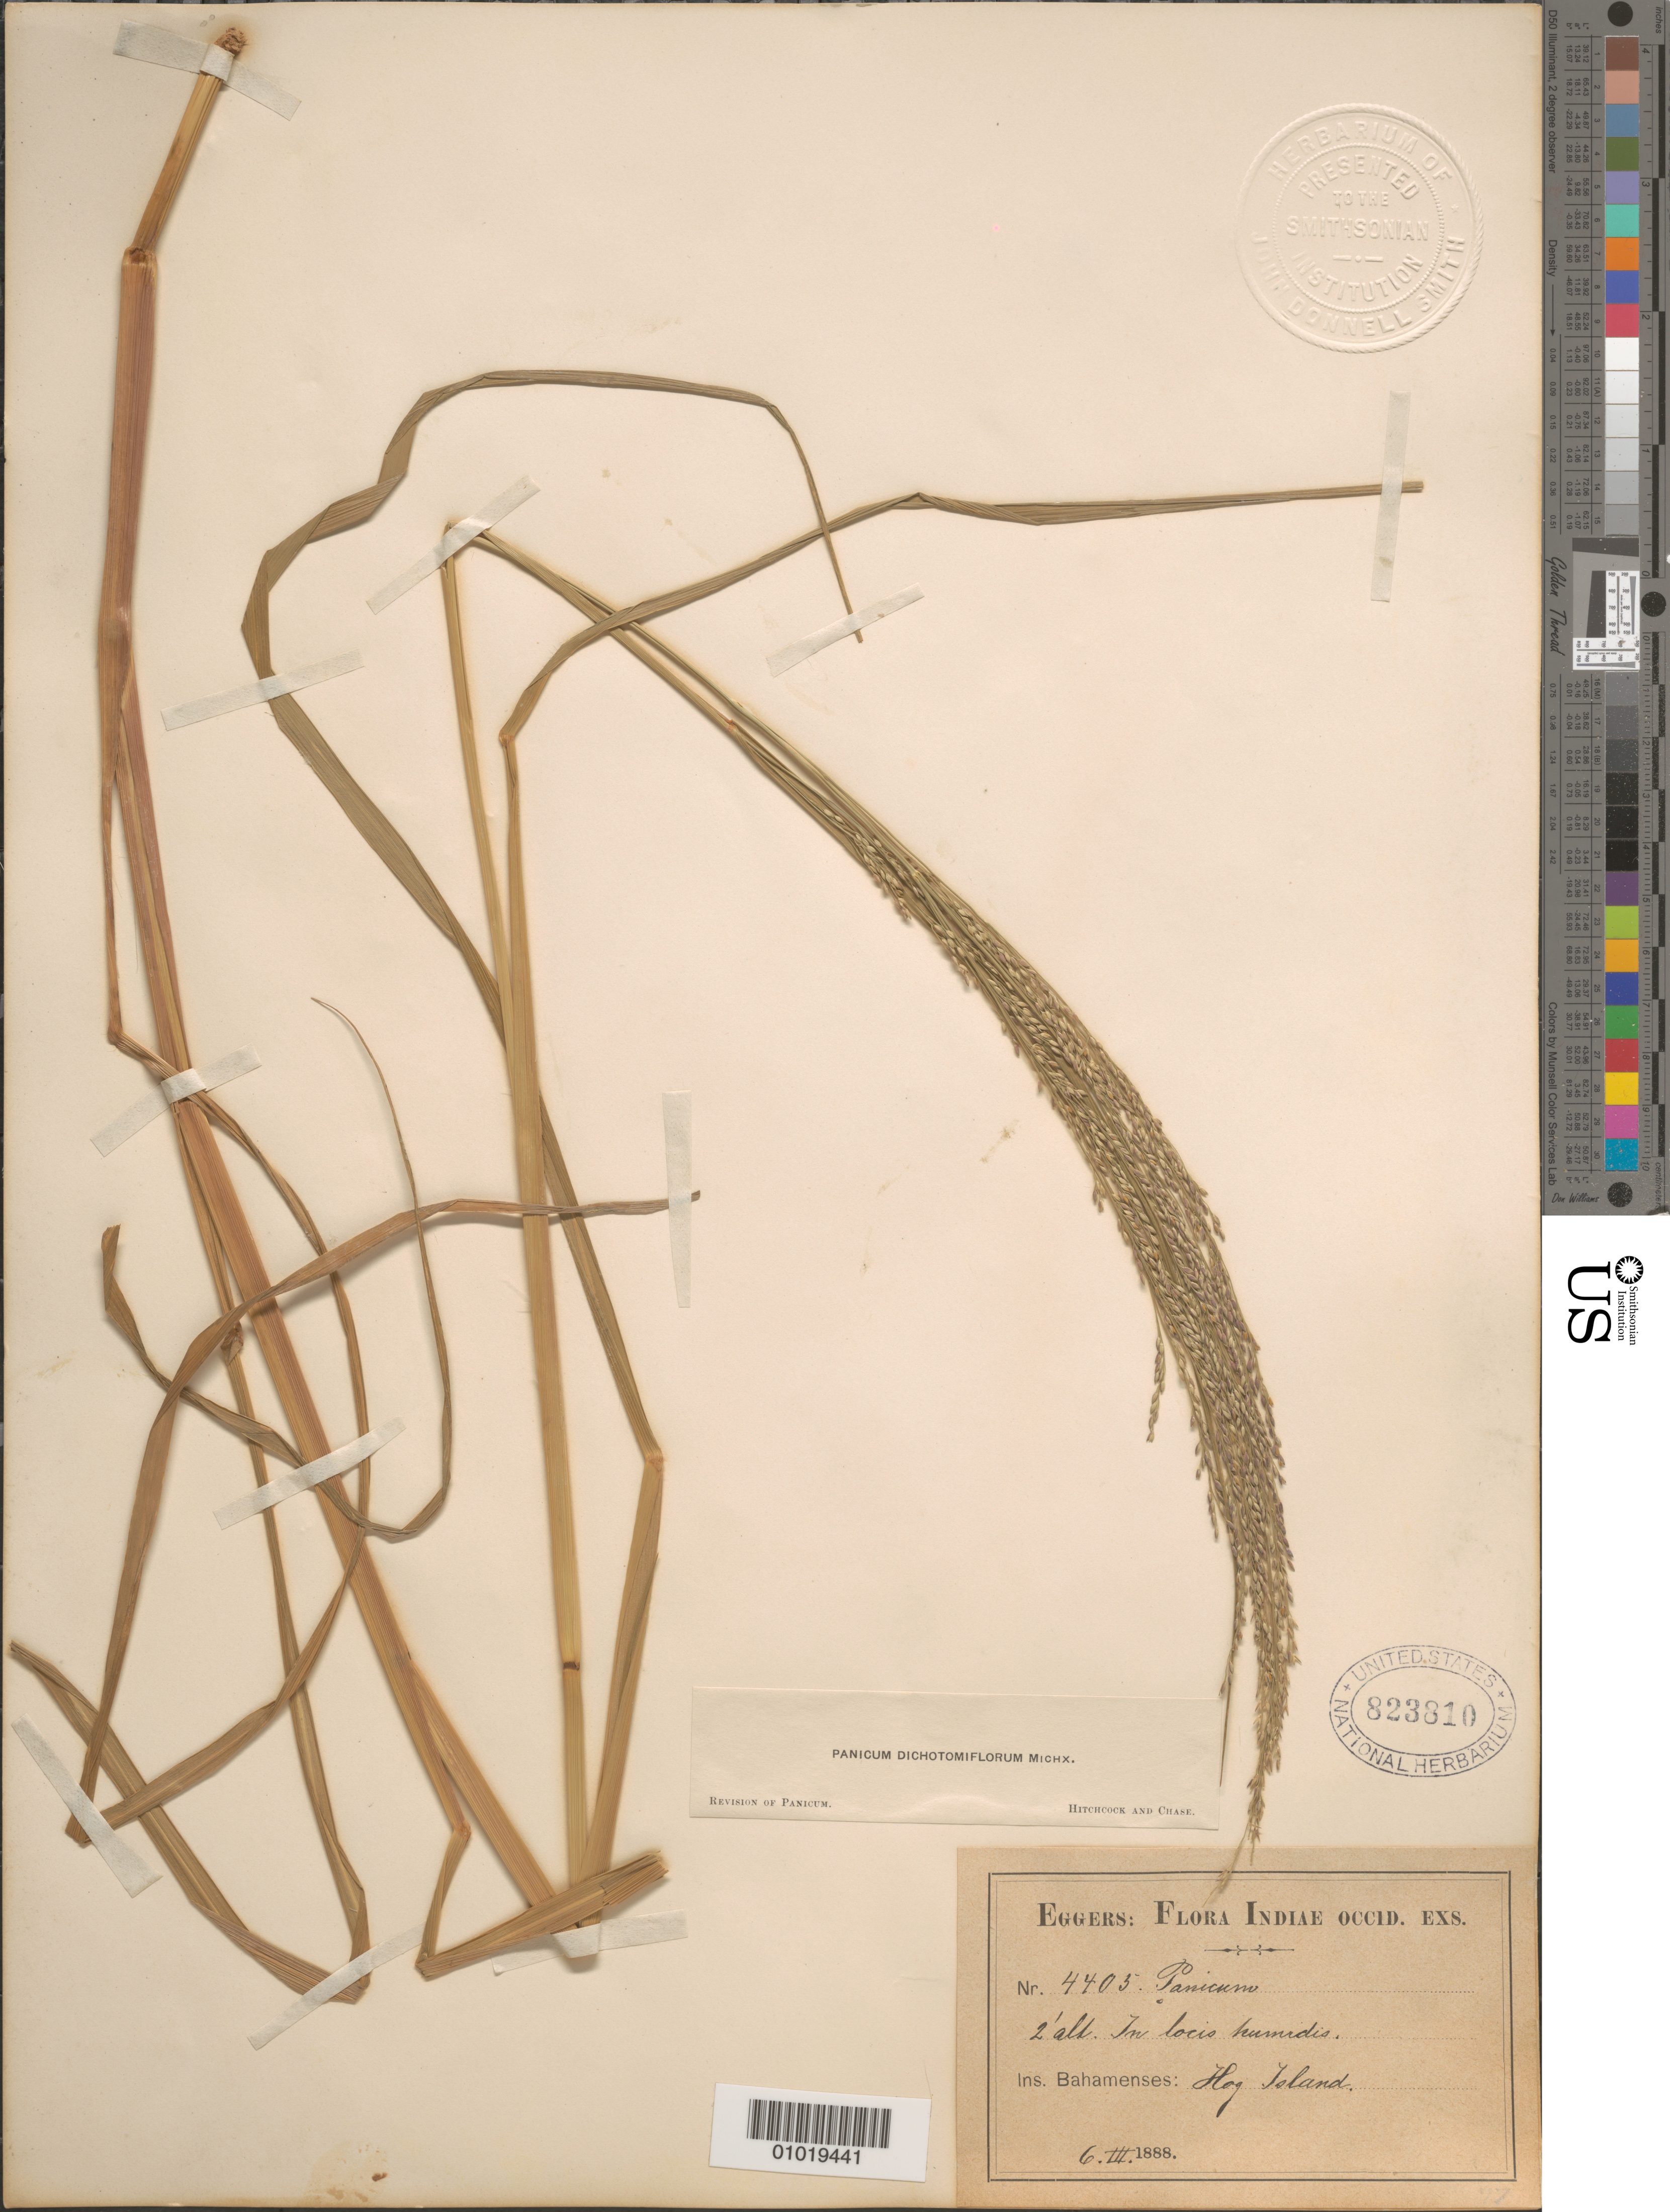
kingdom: Plantae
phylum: Tracheophyta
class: Liliopsida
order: Poales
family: Poaceae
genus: Panicum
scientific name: Panicum dichotomiflorum subsp. dichotomiflorum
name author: Michx.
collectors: H. F. A. von Eggers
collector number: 4403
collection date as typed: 06 Mar 1888 or 04 Jun 1888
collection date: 1888-03-06 or 1888-06-04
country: Bahamas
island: Hog I.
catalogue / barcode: US 823810